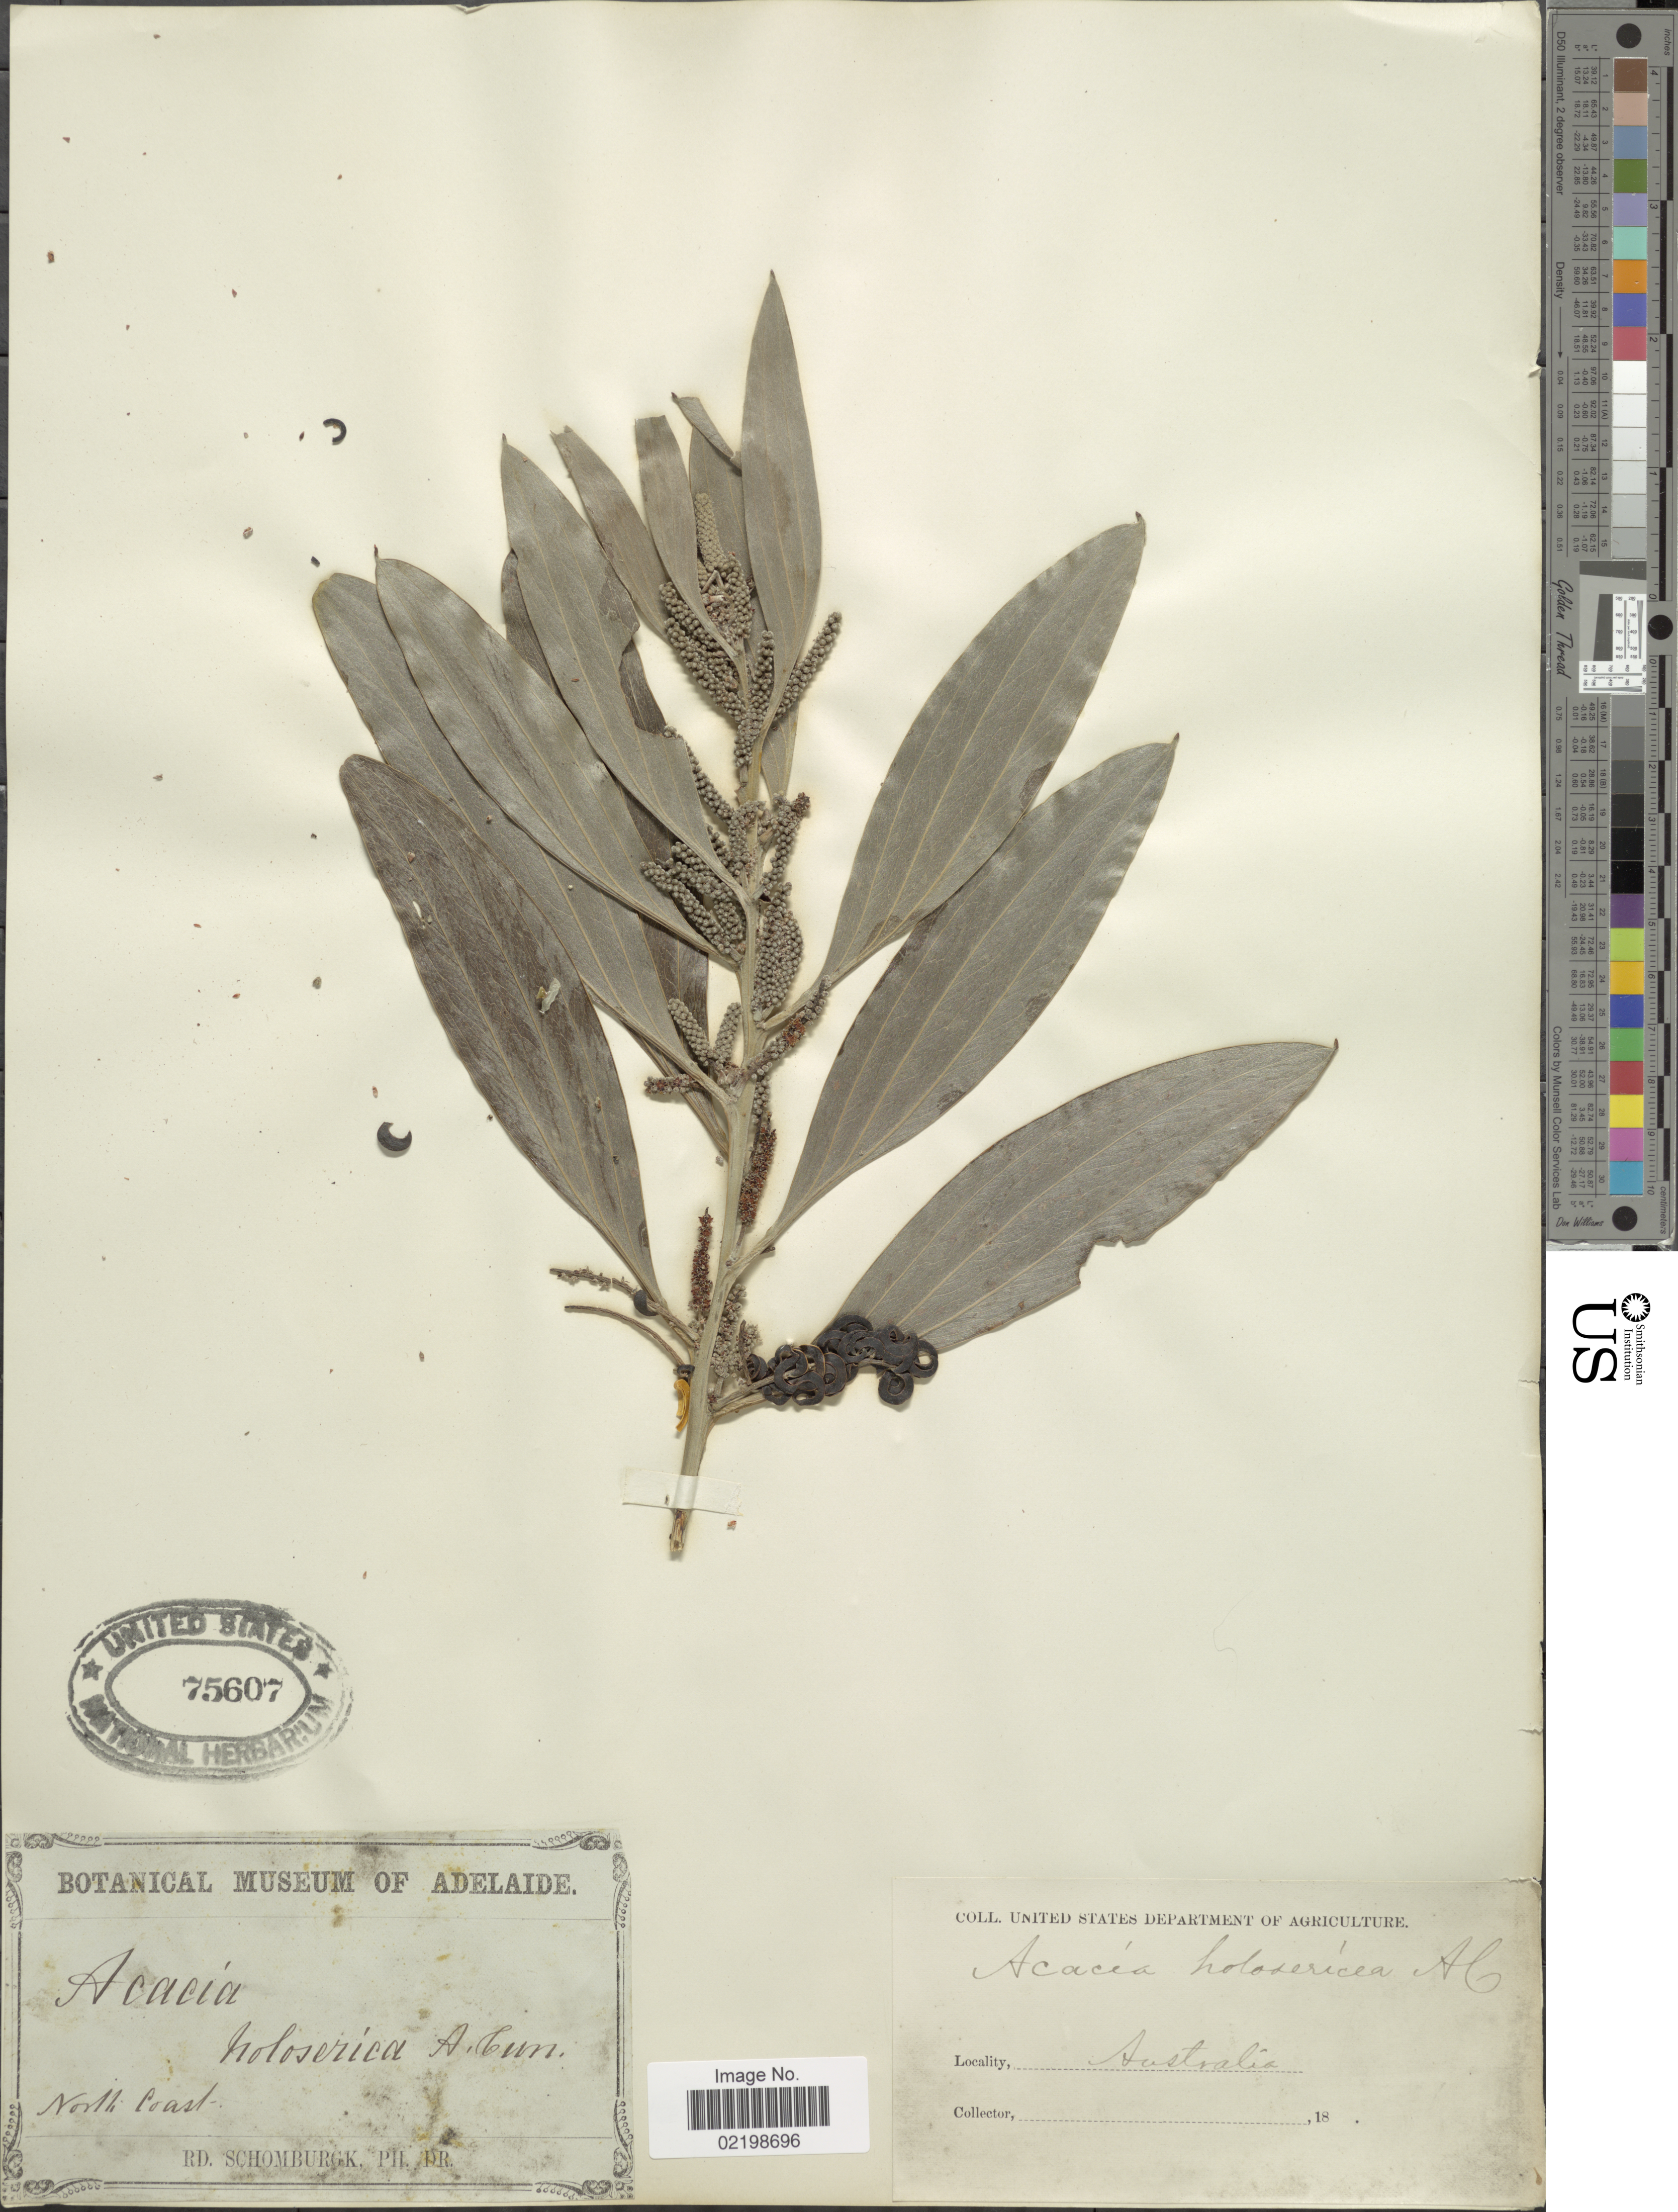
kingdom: Plantae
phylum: Tracheophyta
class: Magnoliopsida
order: Fabales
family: Fabaceae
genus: Acacia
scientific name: Acacia holosericea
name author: A. Cunn. ex Don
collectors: M. R. Schomburgk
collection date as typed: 18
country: Australia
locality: North Coast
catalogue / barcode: US 75607